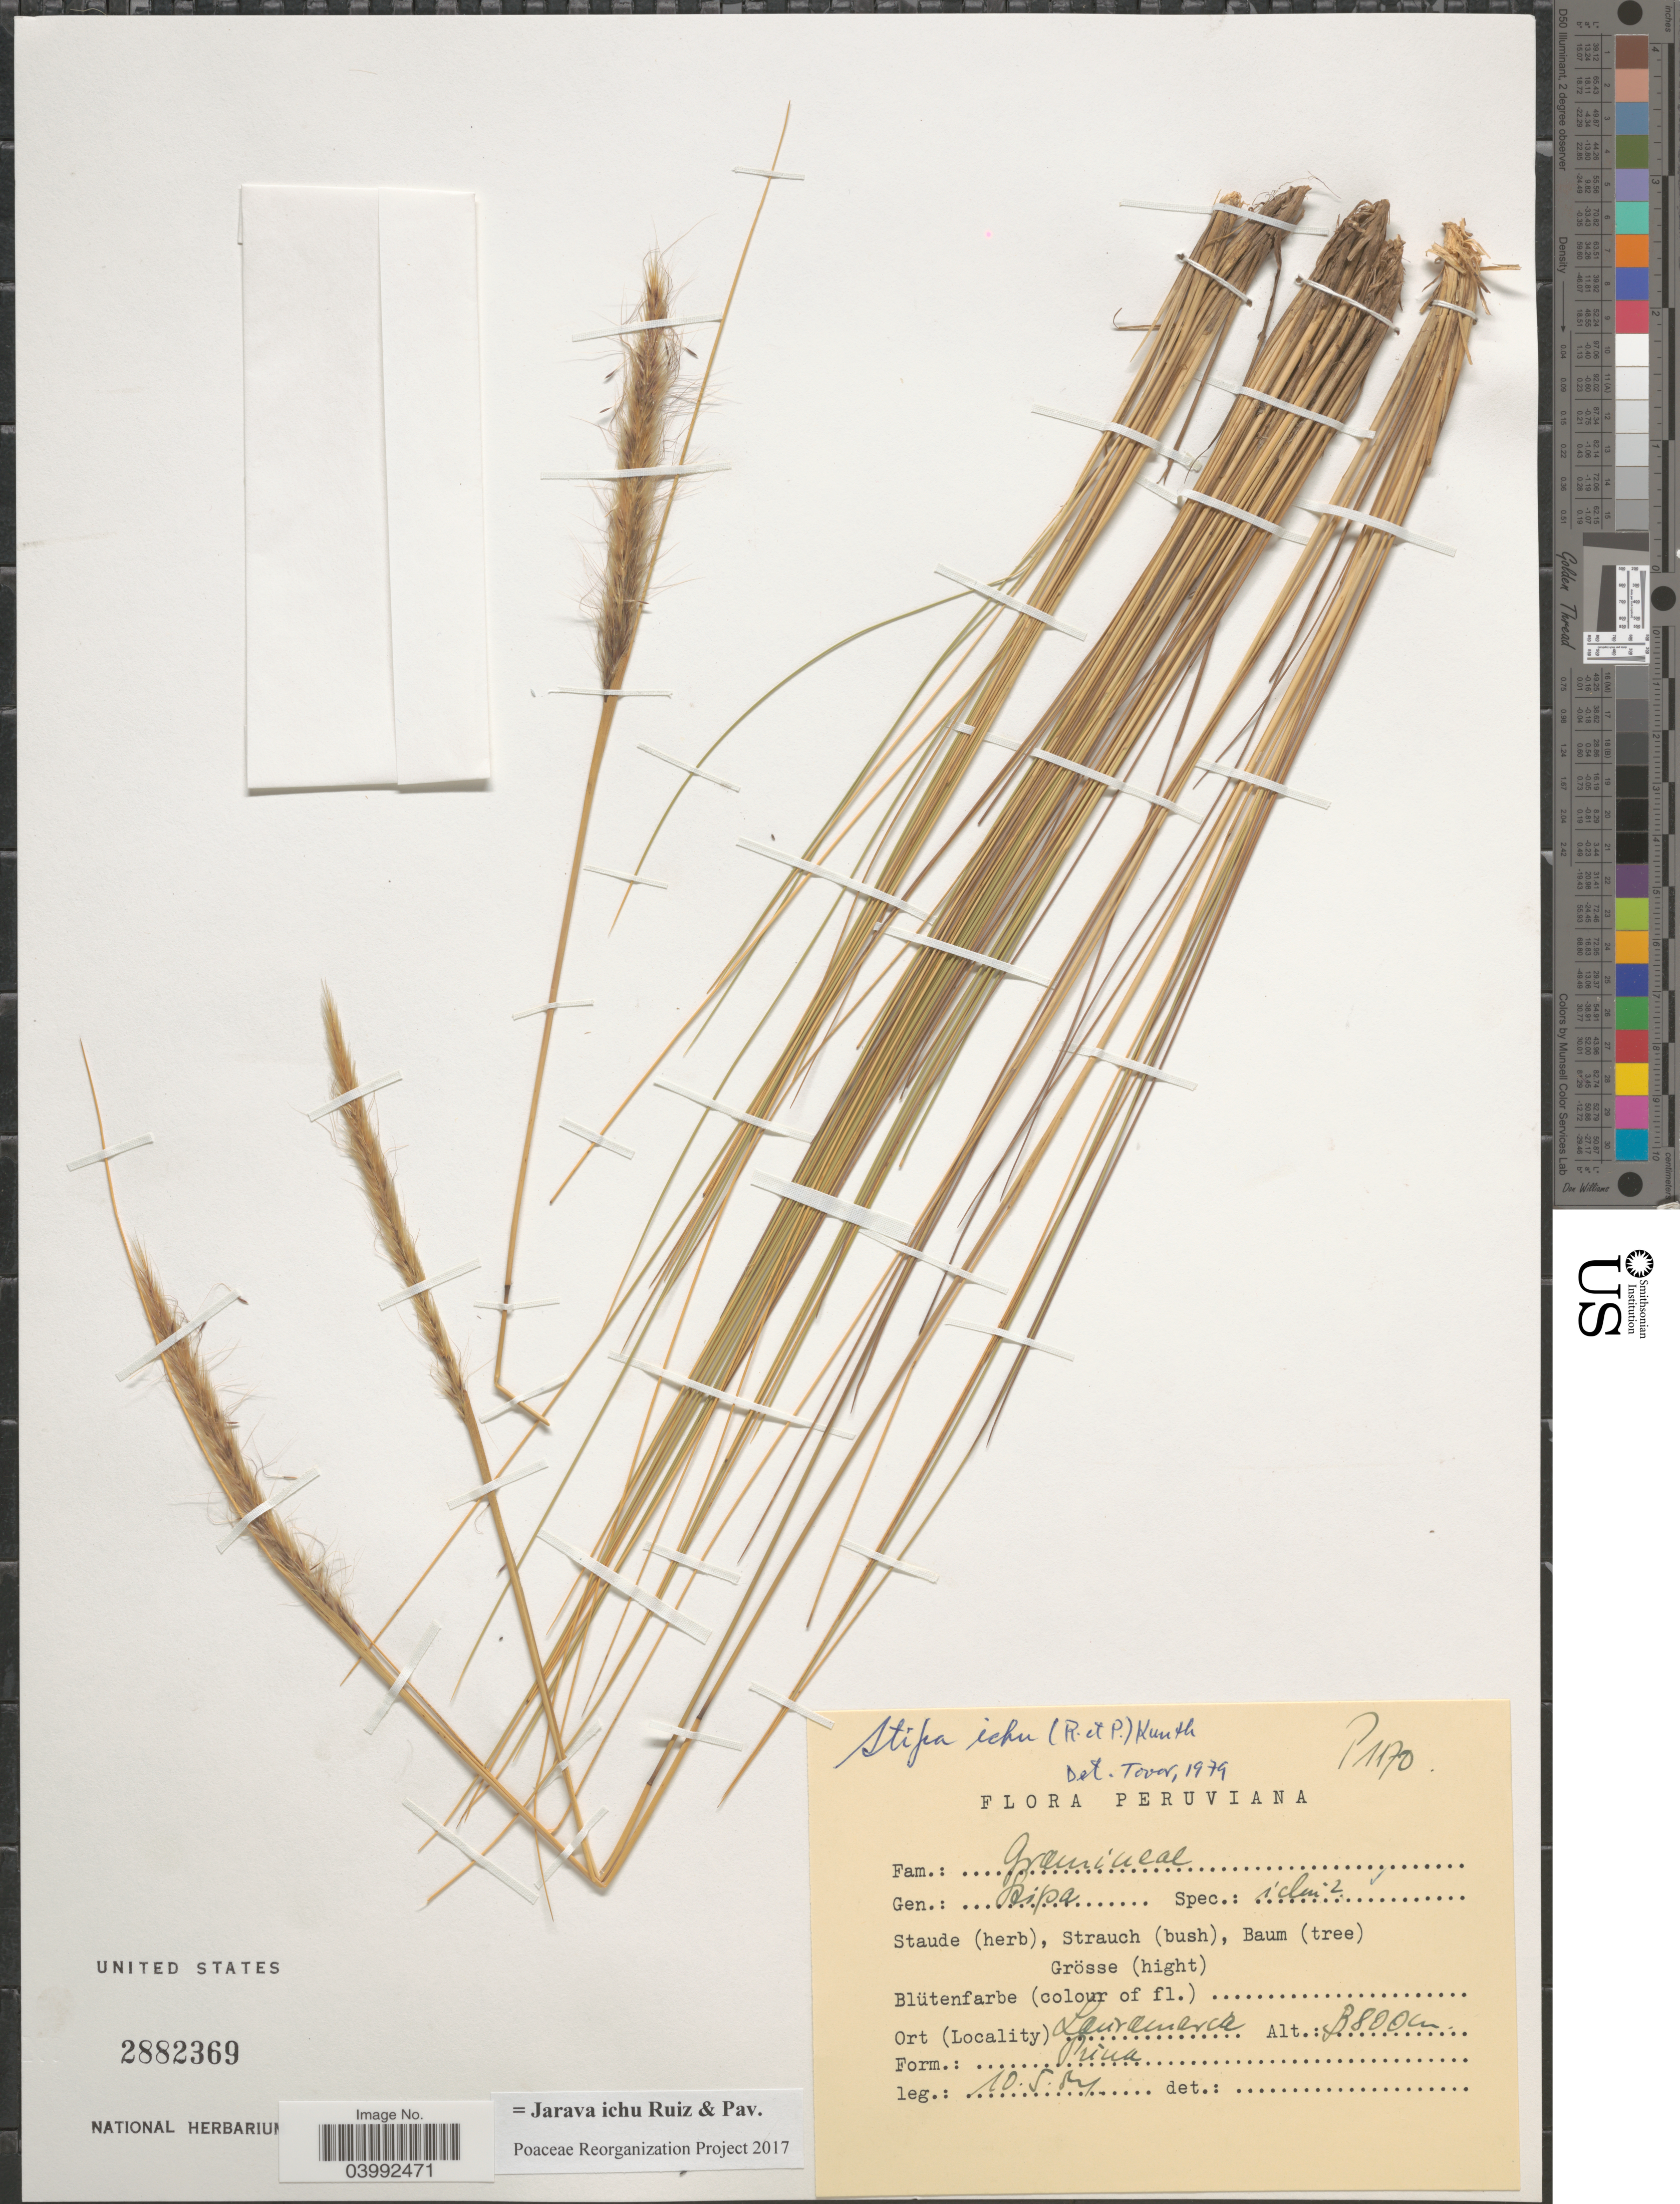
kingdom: Plantae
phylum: Tracheophyta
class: Liliopsida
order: Poales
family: Poaceae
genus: Jarava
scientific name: Jarava ichu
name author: Ruiz & Pav.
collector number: P1170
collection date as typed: Transcribed d/m/y: 10/5/84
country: Peru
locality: Lauramarca.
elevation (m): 3800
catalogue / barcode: US 2882369